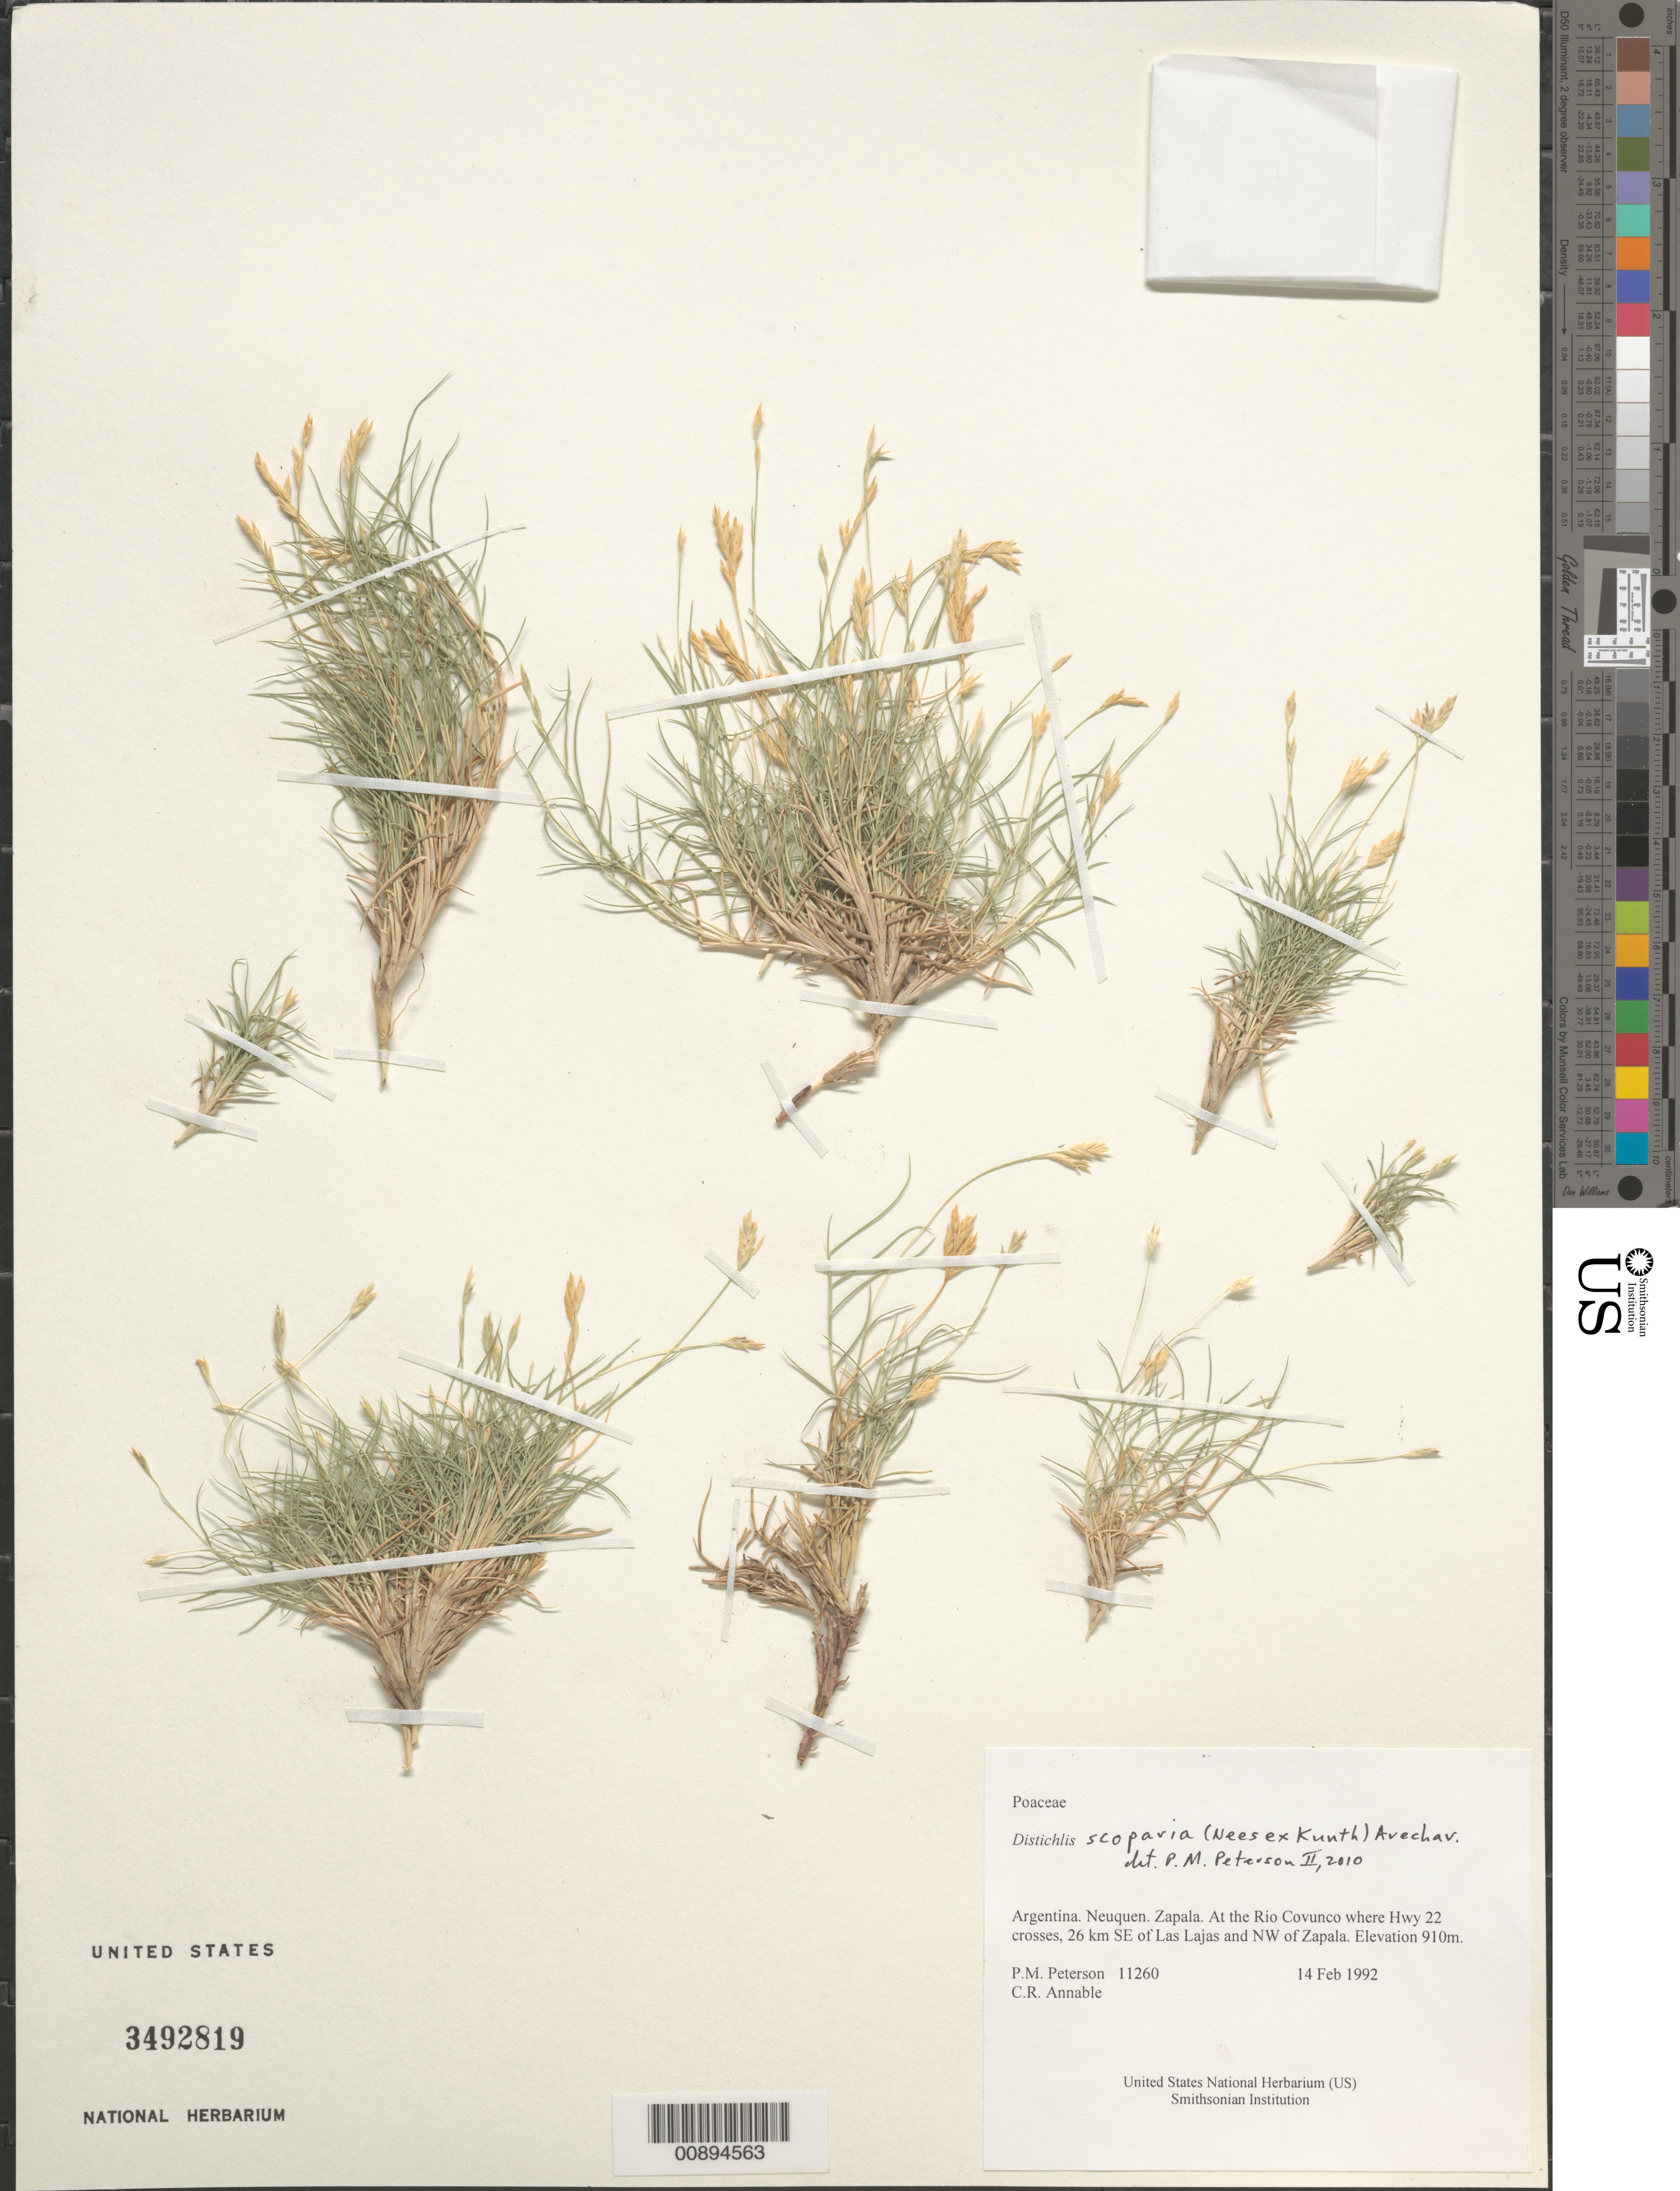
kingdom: Plantae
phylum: Tracheophyta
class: Liliopsida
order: Poales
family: Poaceae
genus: Distichlis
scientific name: Distichlis scoparia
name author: (Nees ex Kunth) Arechav.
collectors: P. M. Peterson & C. R. Annable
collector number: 11260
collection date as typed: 14 Feb 1992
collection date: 1992-02-14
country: Argentina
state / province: Neuquen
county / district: Zapala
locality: At the Rio Covunco where Hwy 22 crosses, 26 km SE of Las Lajas and NW of Zapala.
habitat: Elevation 910m.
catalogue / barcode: US 3492819